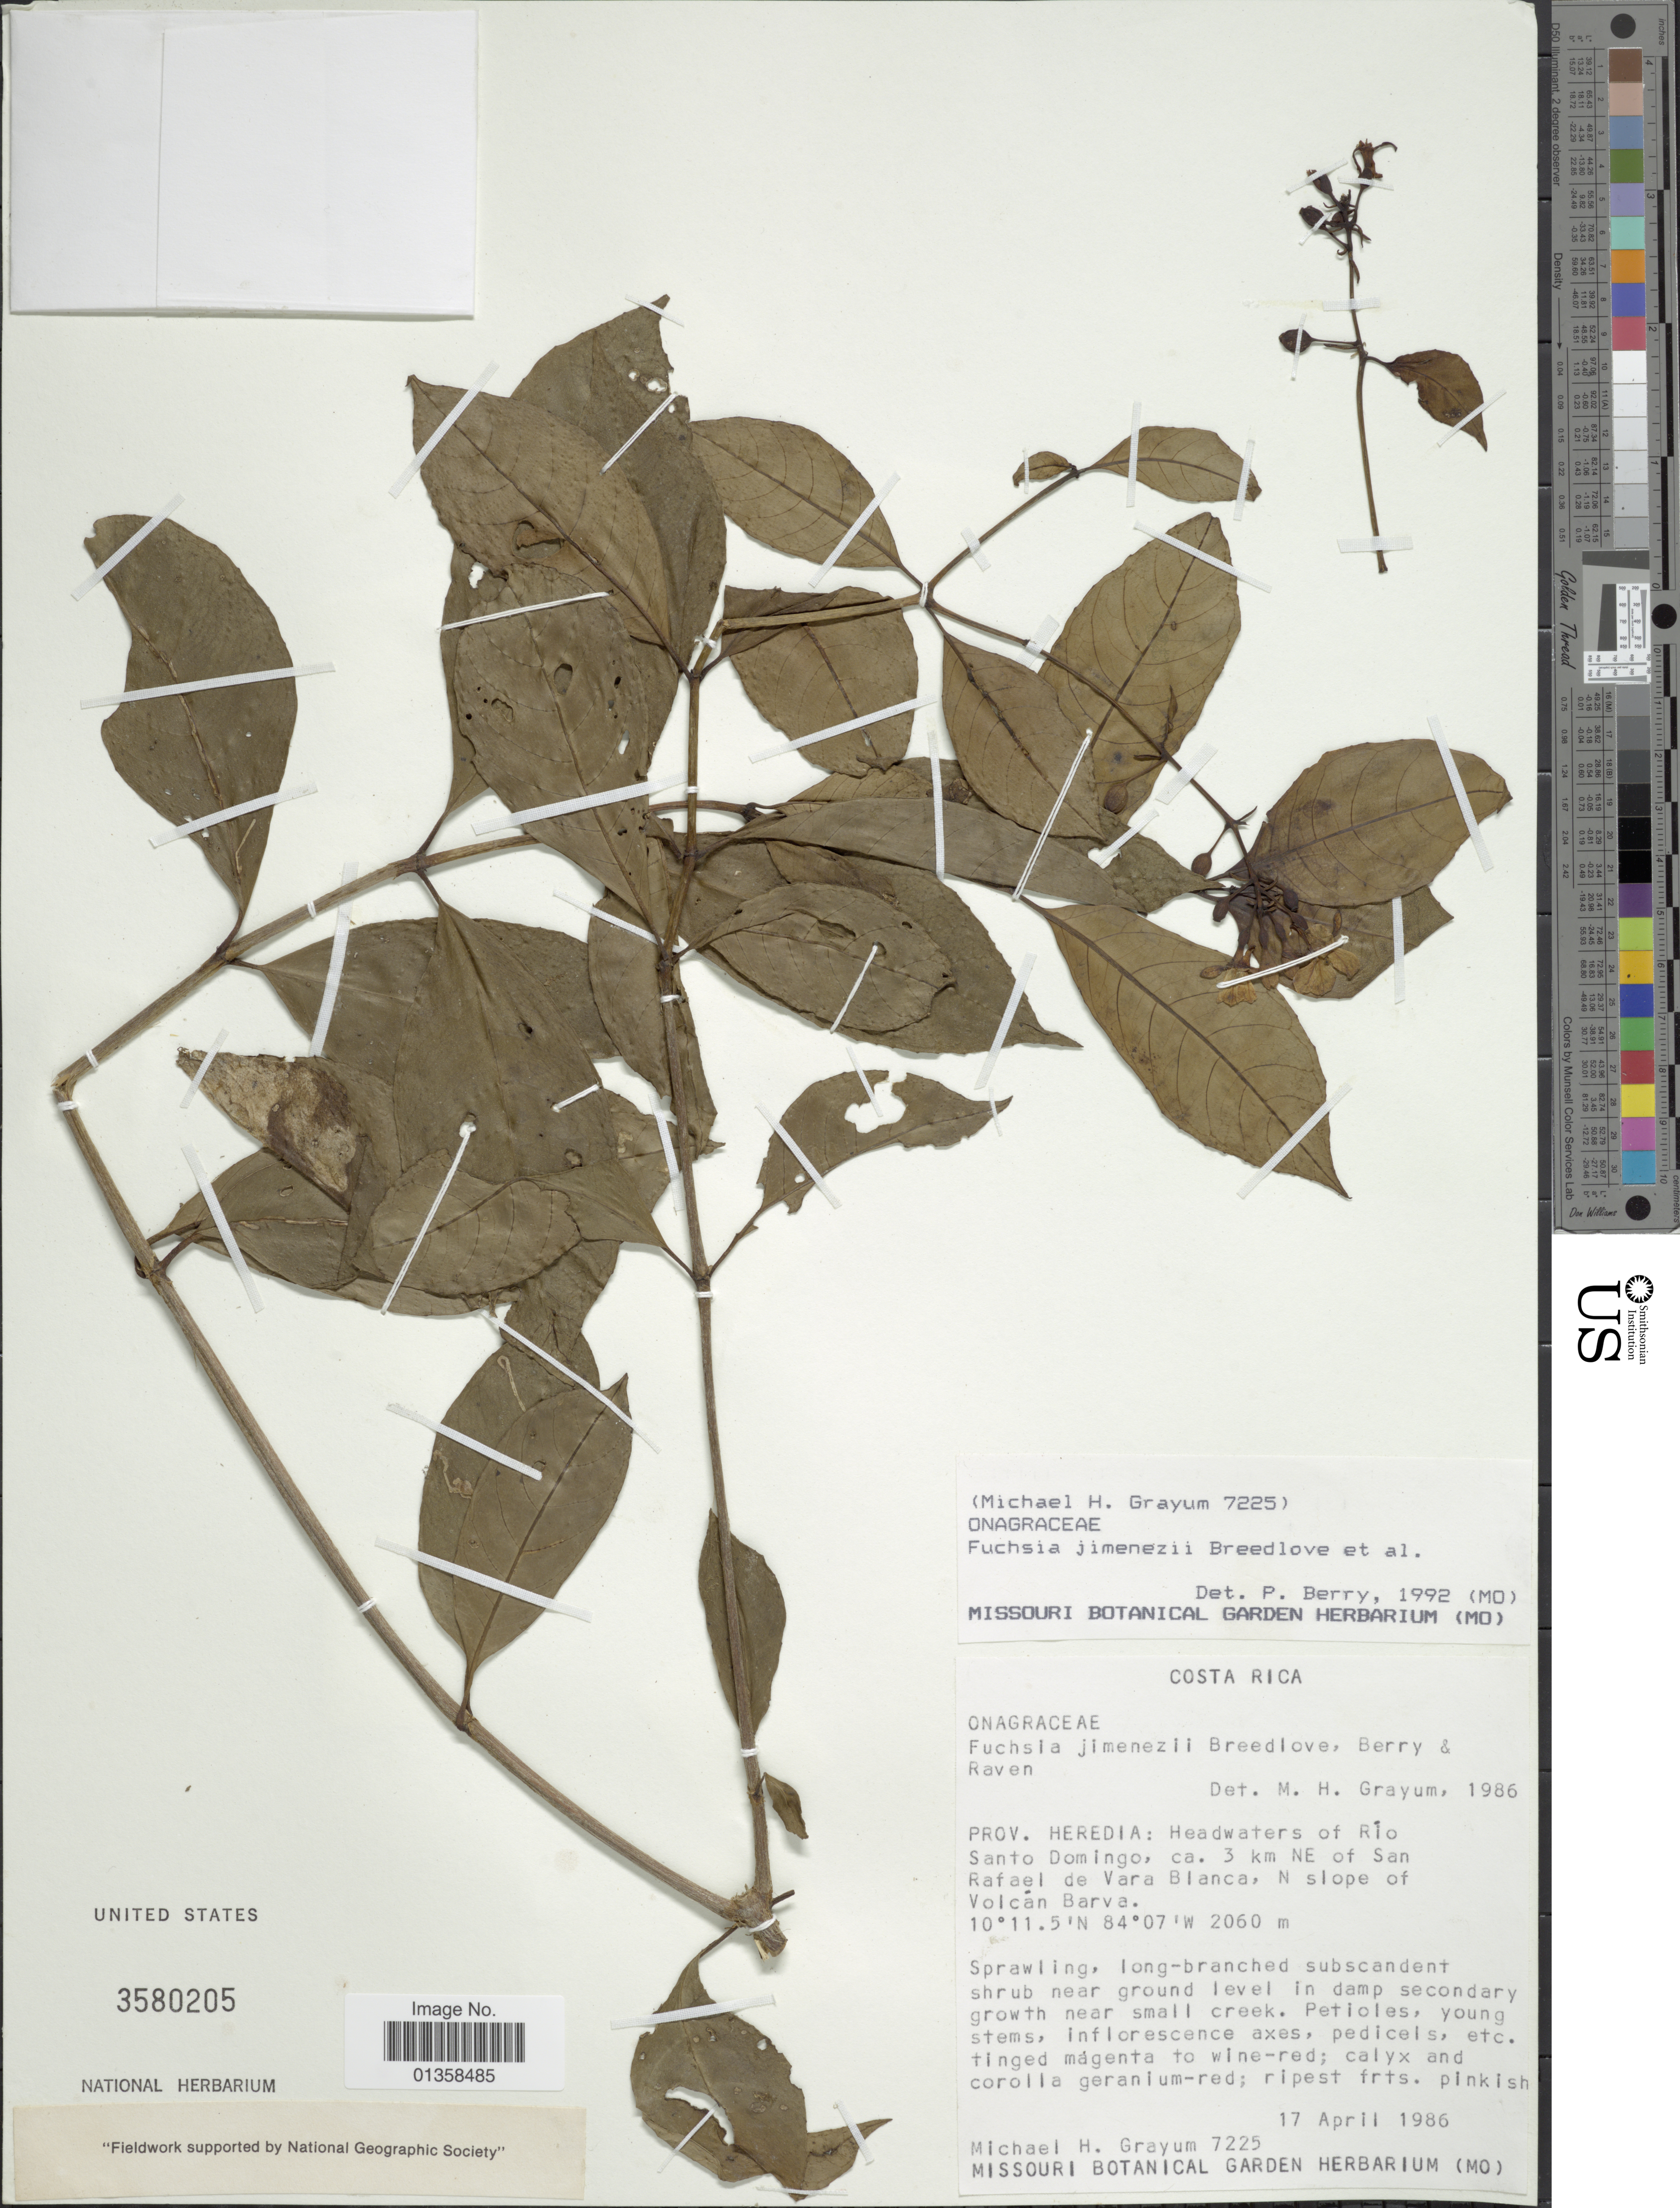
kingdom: Plantae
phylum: Tracheophyta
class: Magnoliopsida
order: Myrtales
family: Onagraceae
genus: Fuchsia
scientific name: Fuchsia jimenezii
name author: Breedlove et al.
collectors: M. H. Grayum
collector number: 7225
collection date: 1986-04-17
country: Costa Rica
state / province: Heredia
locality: Headwaters of Río Santo Domingo, ca. 3 km NE of San Rafael de Vara Blanca, N slope of Volcán Barva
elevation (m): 2060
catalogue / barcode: US 3580205